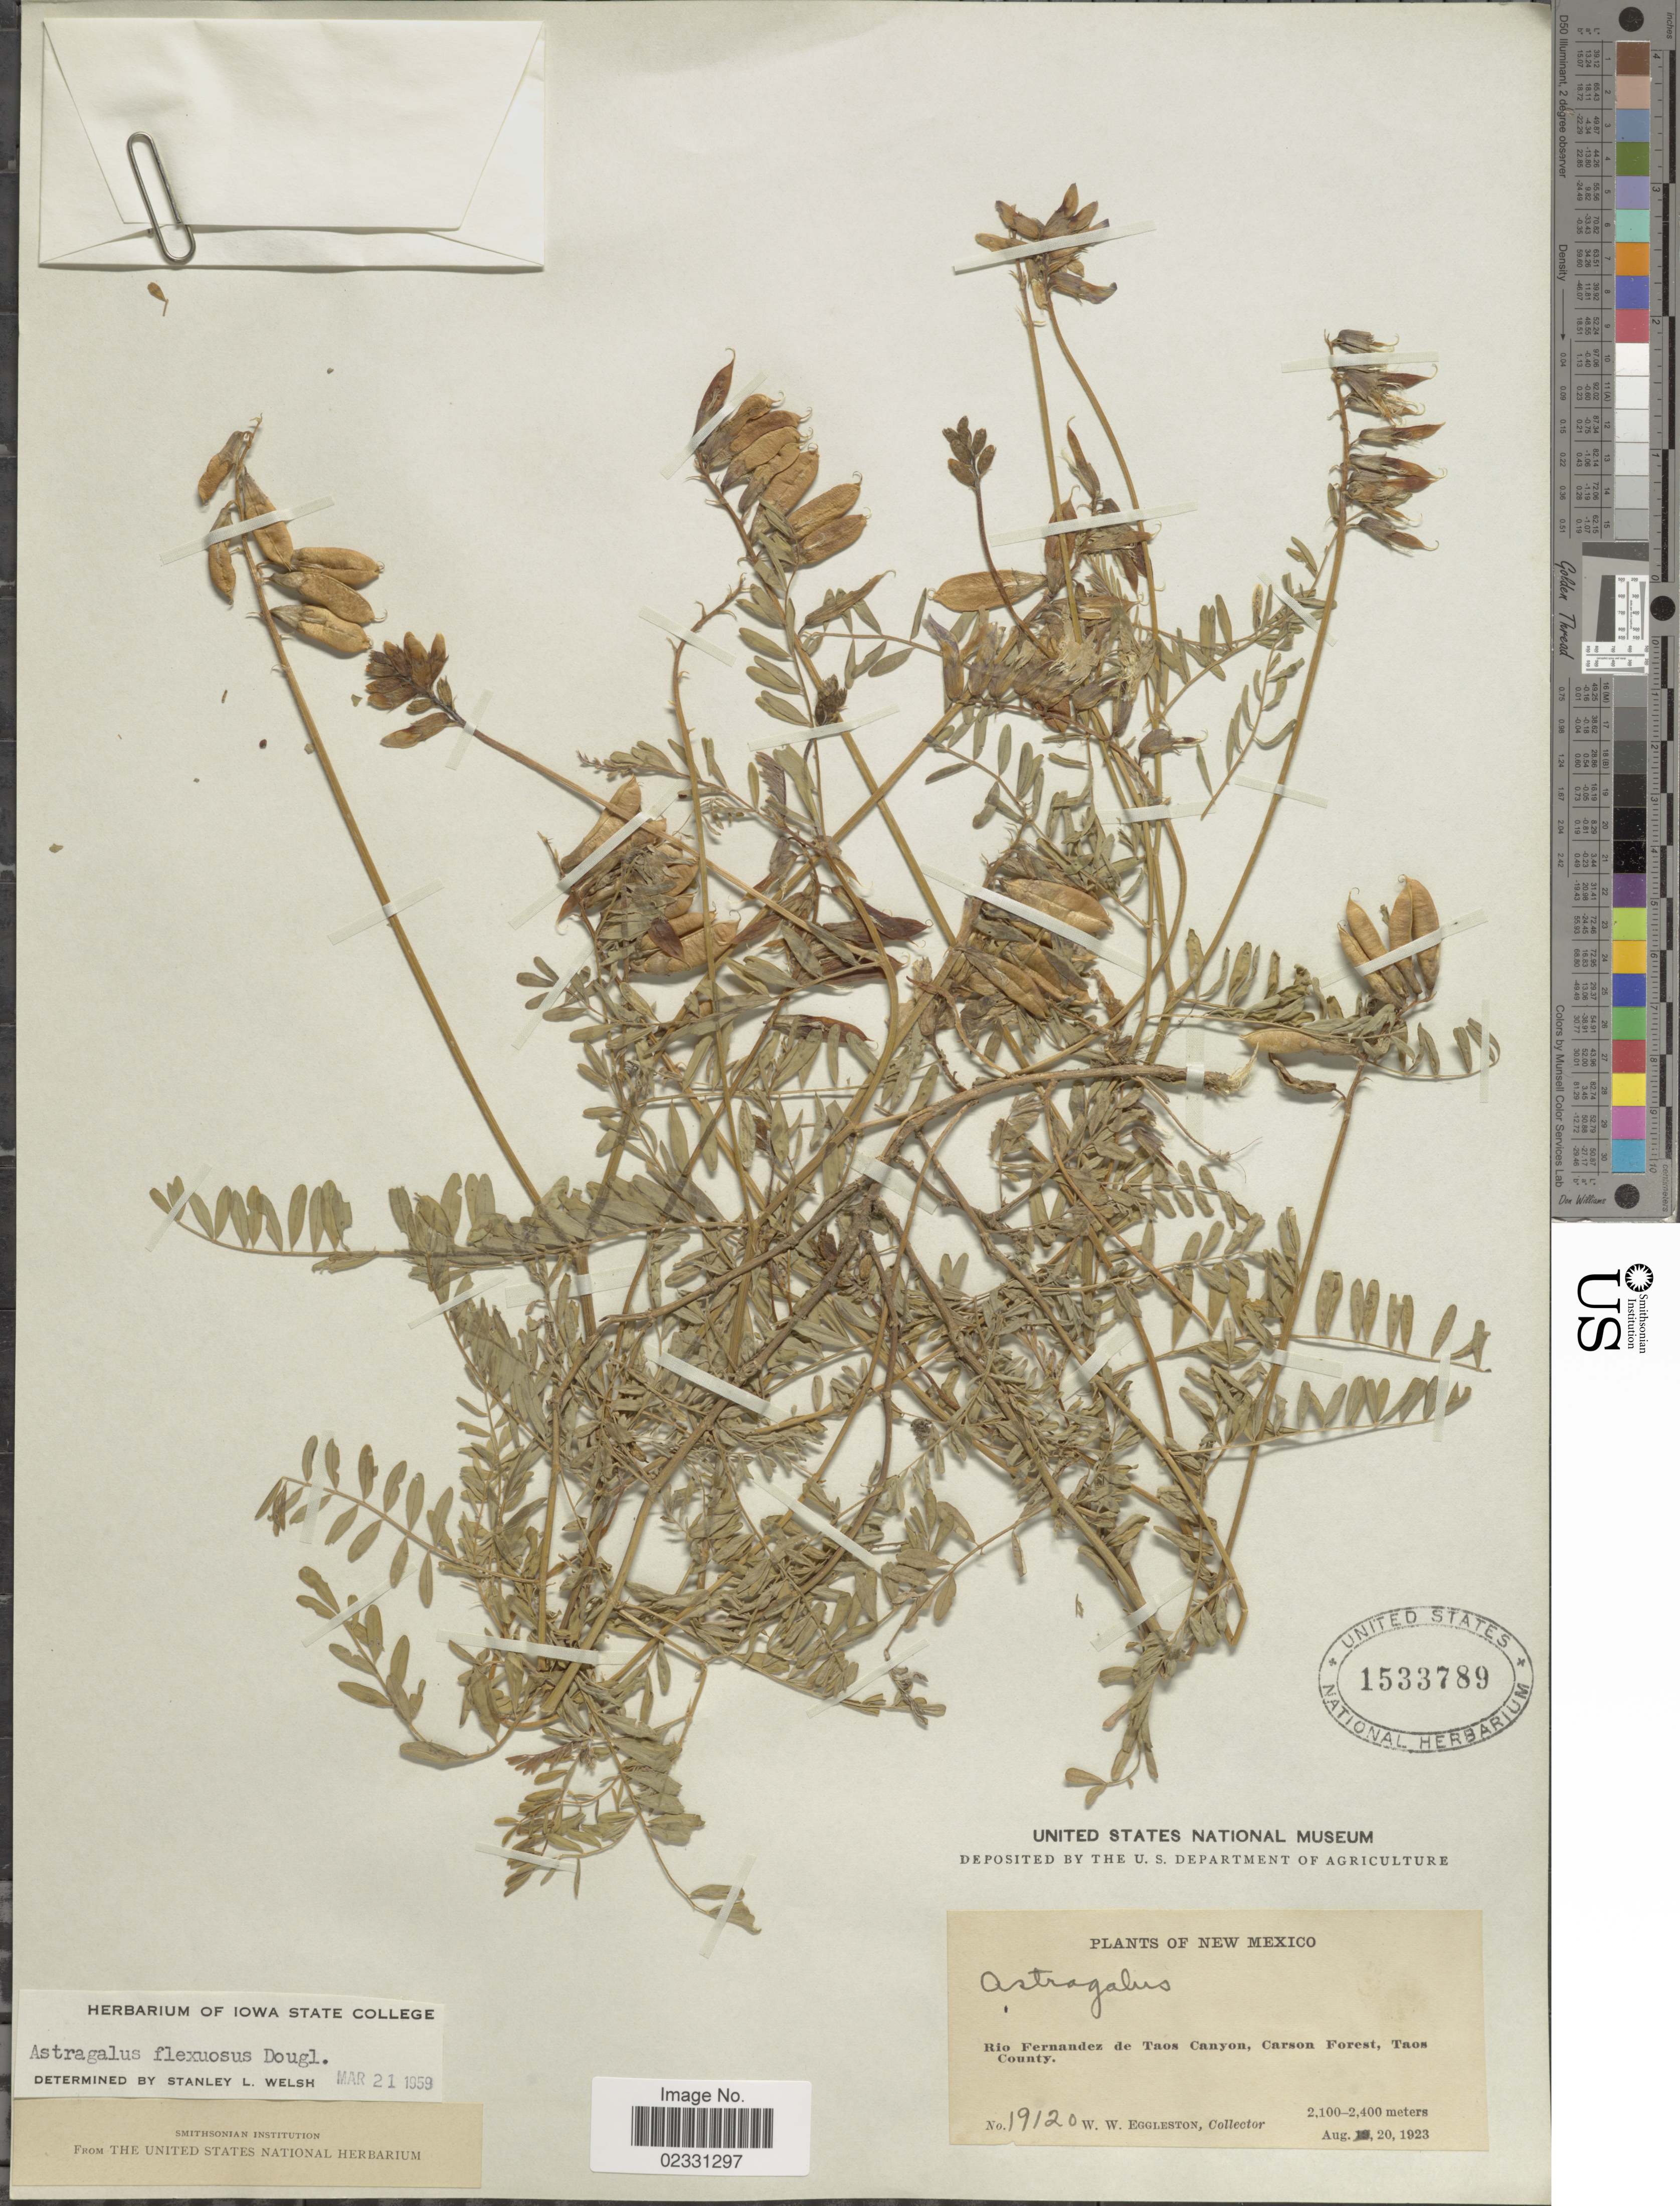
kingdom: Plantae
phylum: Tracheophyta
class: Magnoliopsida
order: Fabales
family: Fabaceae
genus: Astragalus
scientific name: Astragalus flexuosus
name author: (Hook.) Douglas ex G. Don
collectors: W. W. Eggleston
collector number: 19120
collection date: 1923-08-20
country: United States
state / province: New Mexico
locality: Rio Fernandez de Taos Canyon, Carson Forest, Taos County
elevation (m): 2100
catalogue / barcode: US 1533789